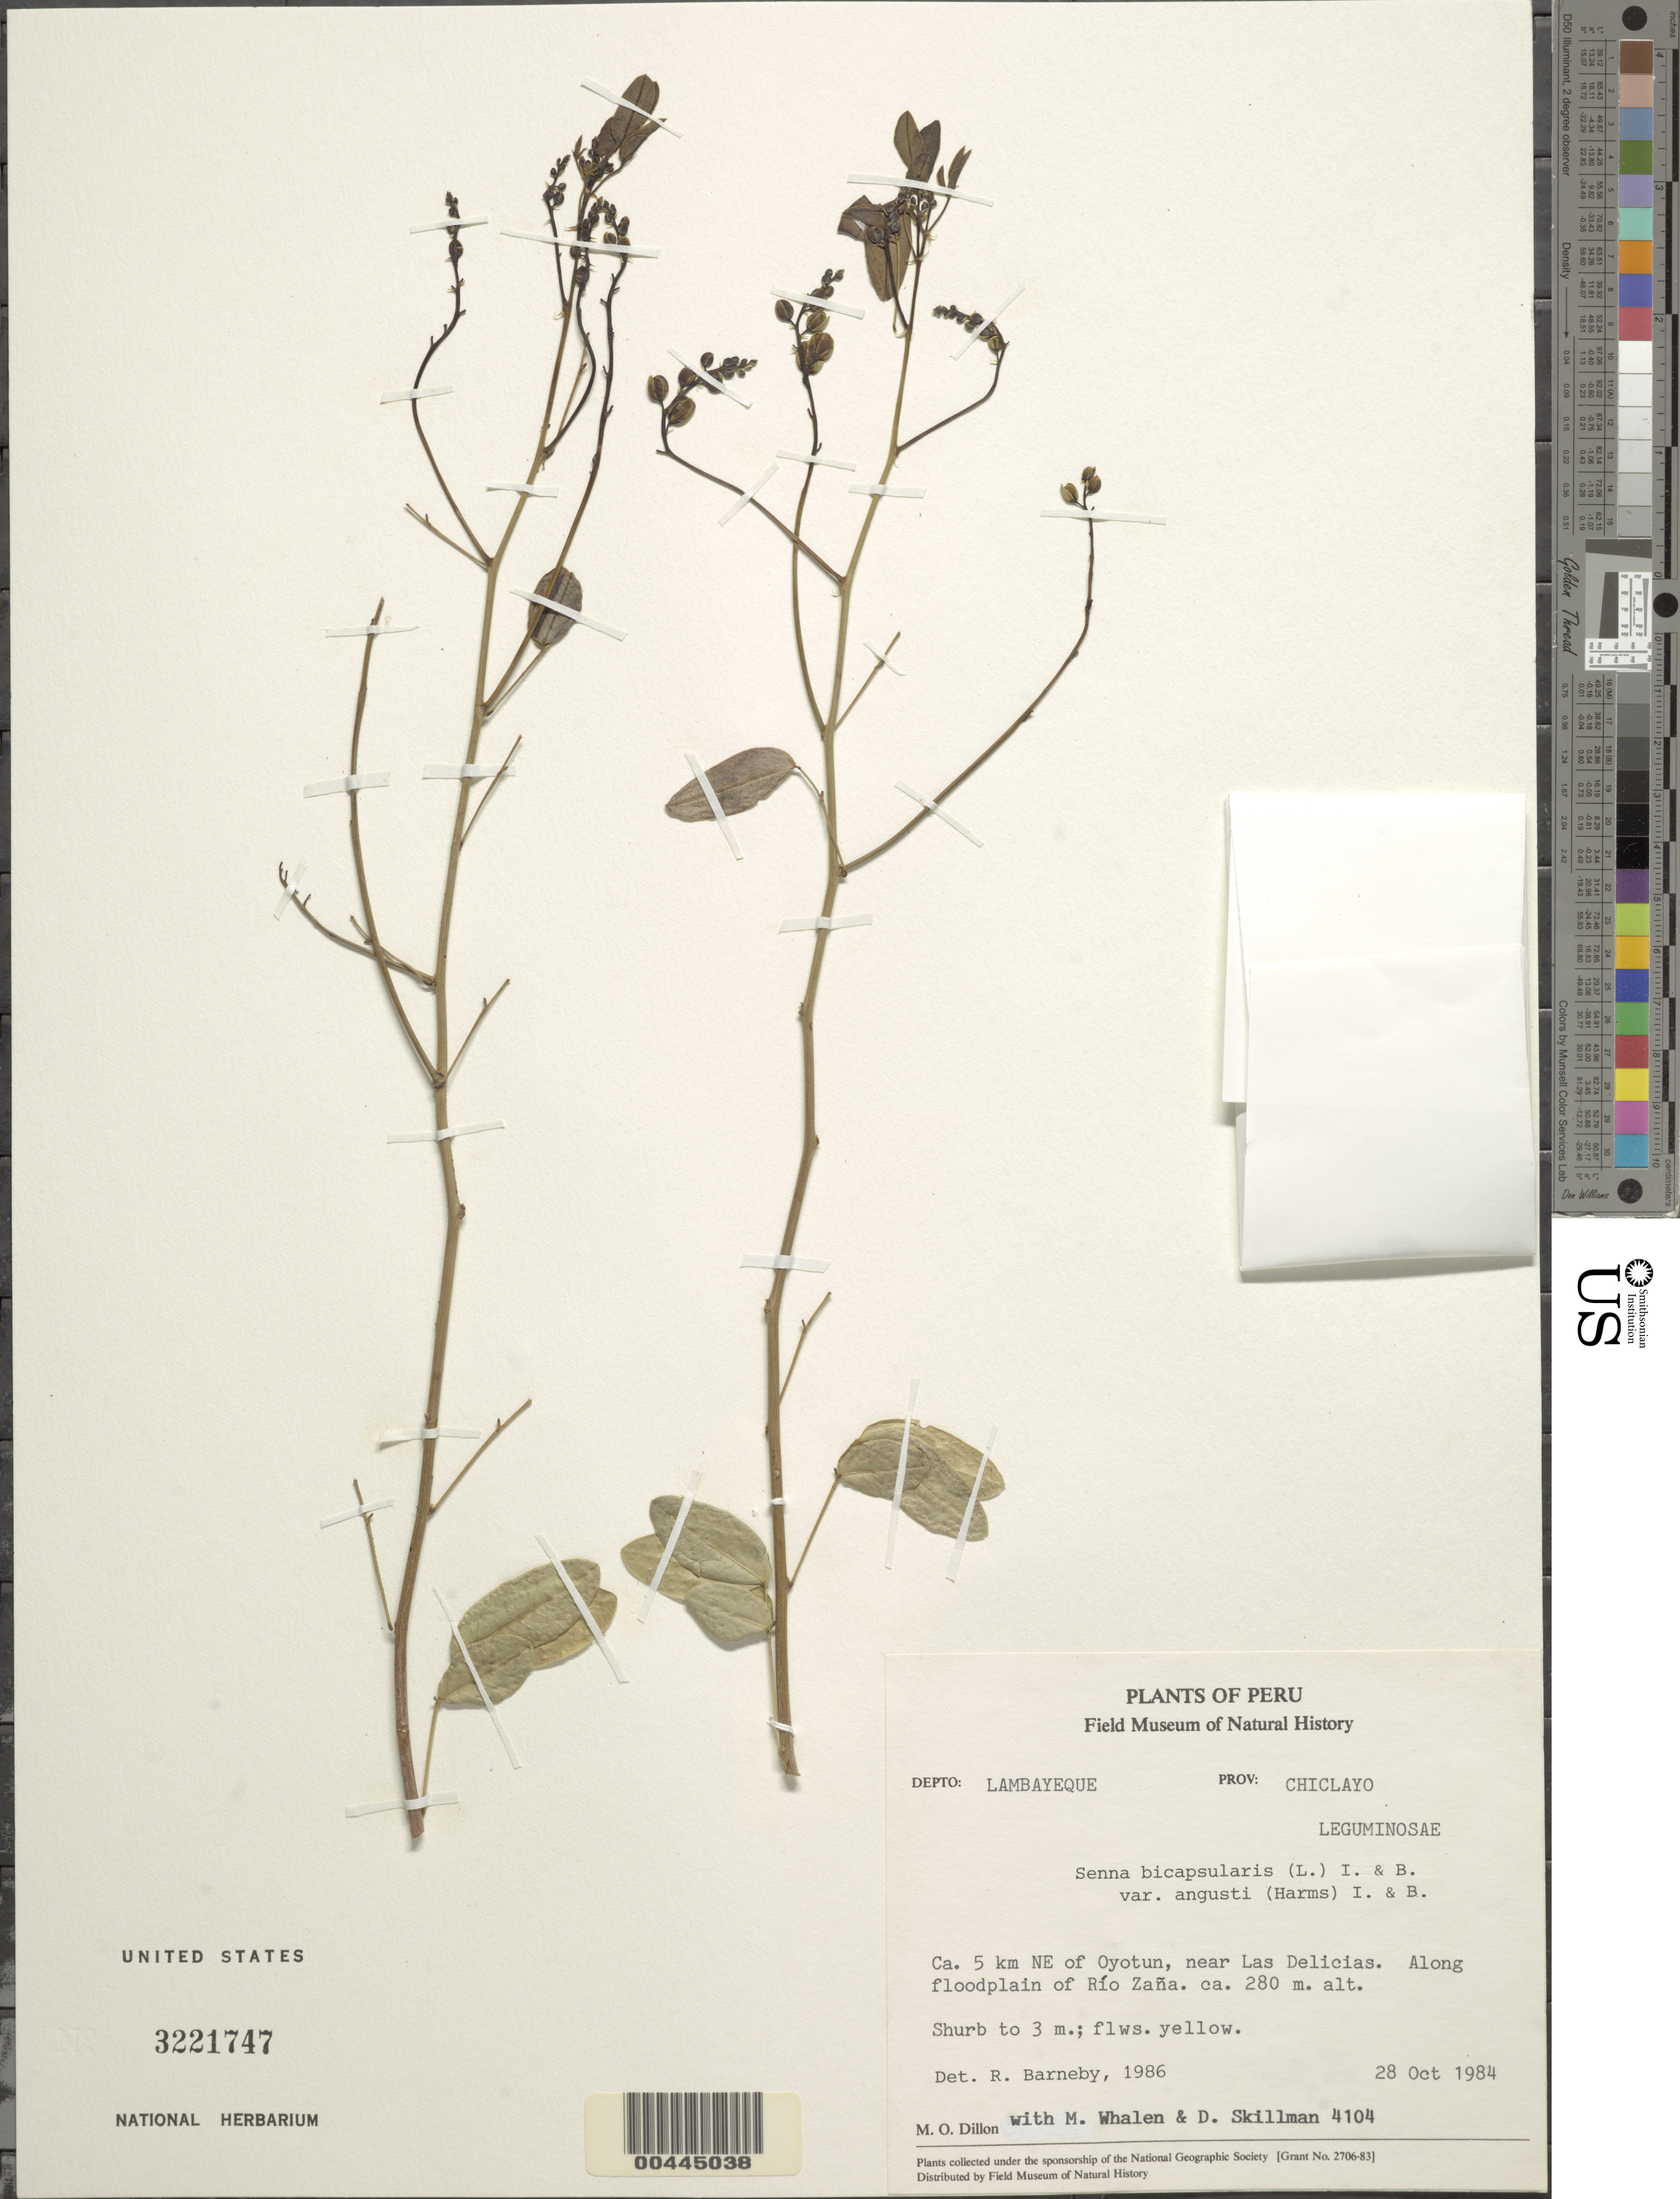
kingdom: Plantae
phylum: Tracheophyta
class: Magnoliopsida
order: Fabales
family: Fabaceae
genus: Senna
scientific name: Senna bicapsularis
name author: (L.) Roxb.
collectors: M. O. Dillon, M. Whalen & D. Skillman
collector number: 4104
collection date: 1984-10-28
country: Peru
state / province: Lambayeque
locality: Depto: Lamabayeque, Prov. Chiclayo. ca.5 km NE of Oyotun, near Las Delicias, Along floodplain of Rio Zana.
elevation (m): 280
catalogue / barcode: US 3221747